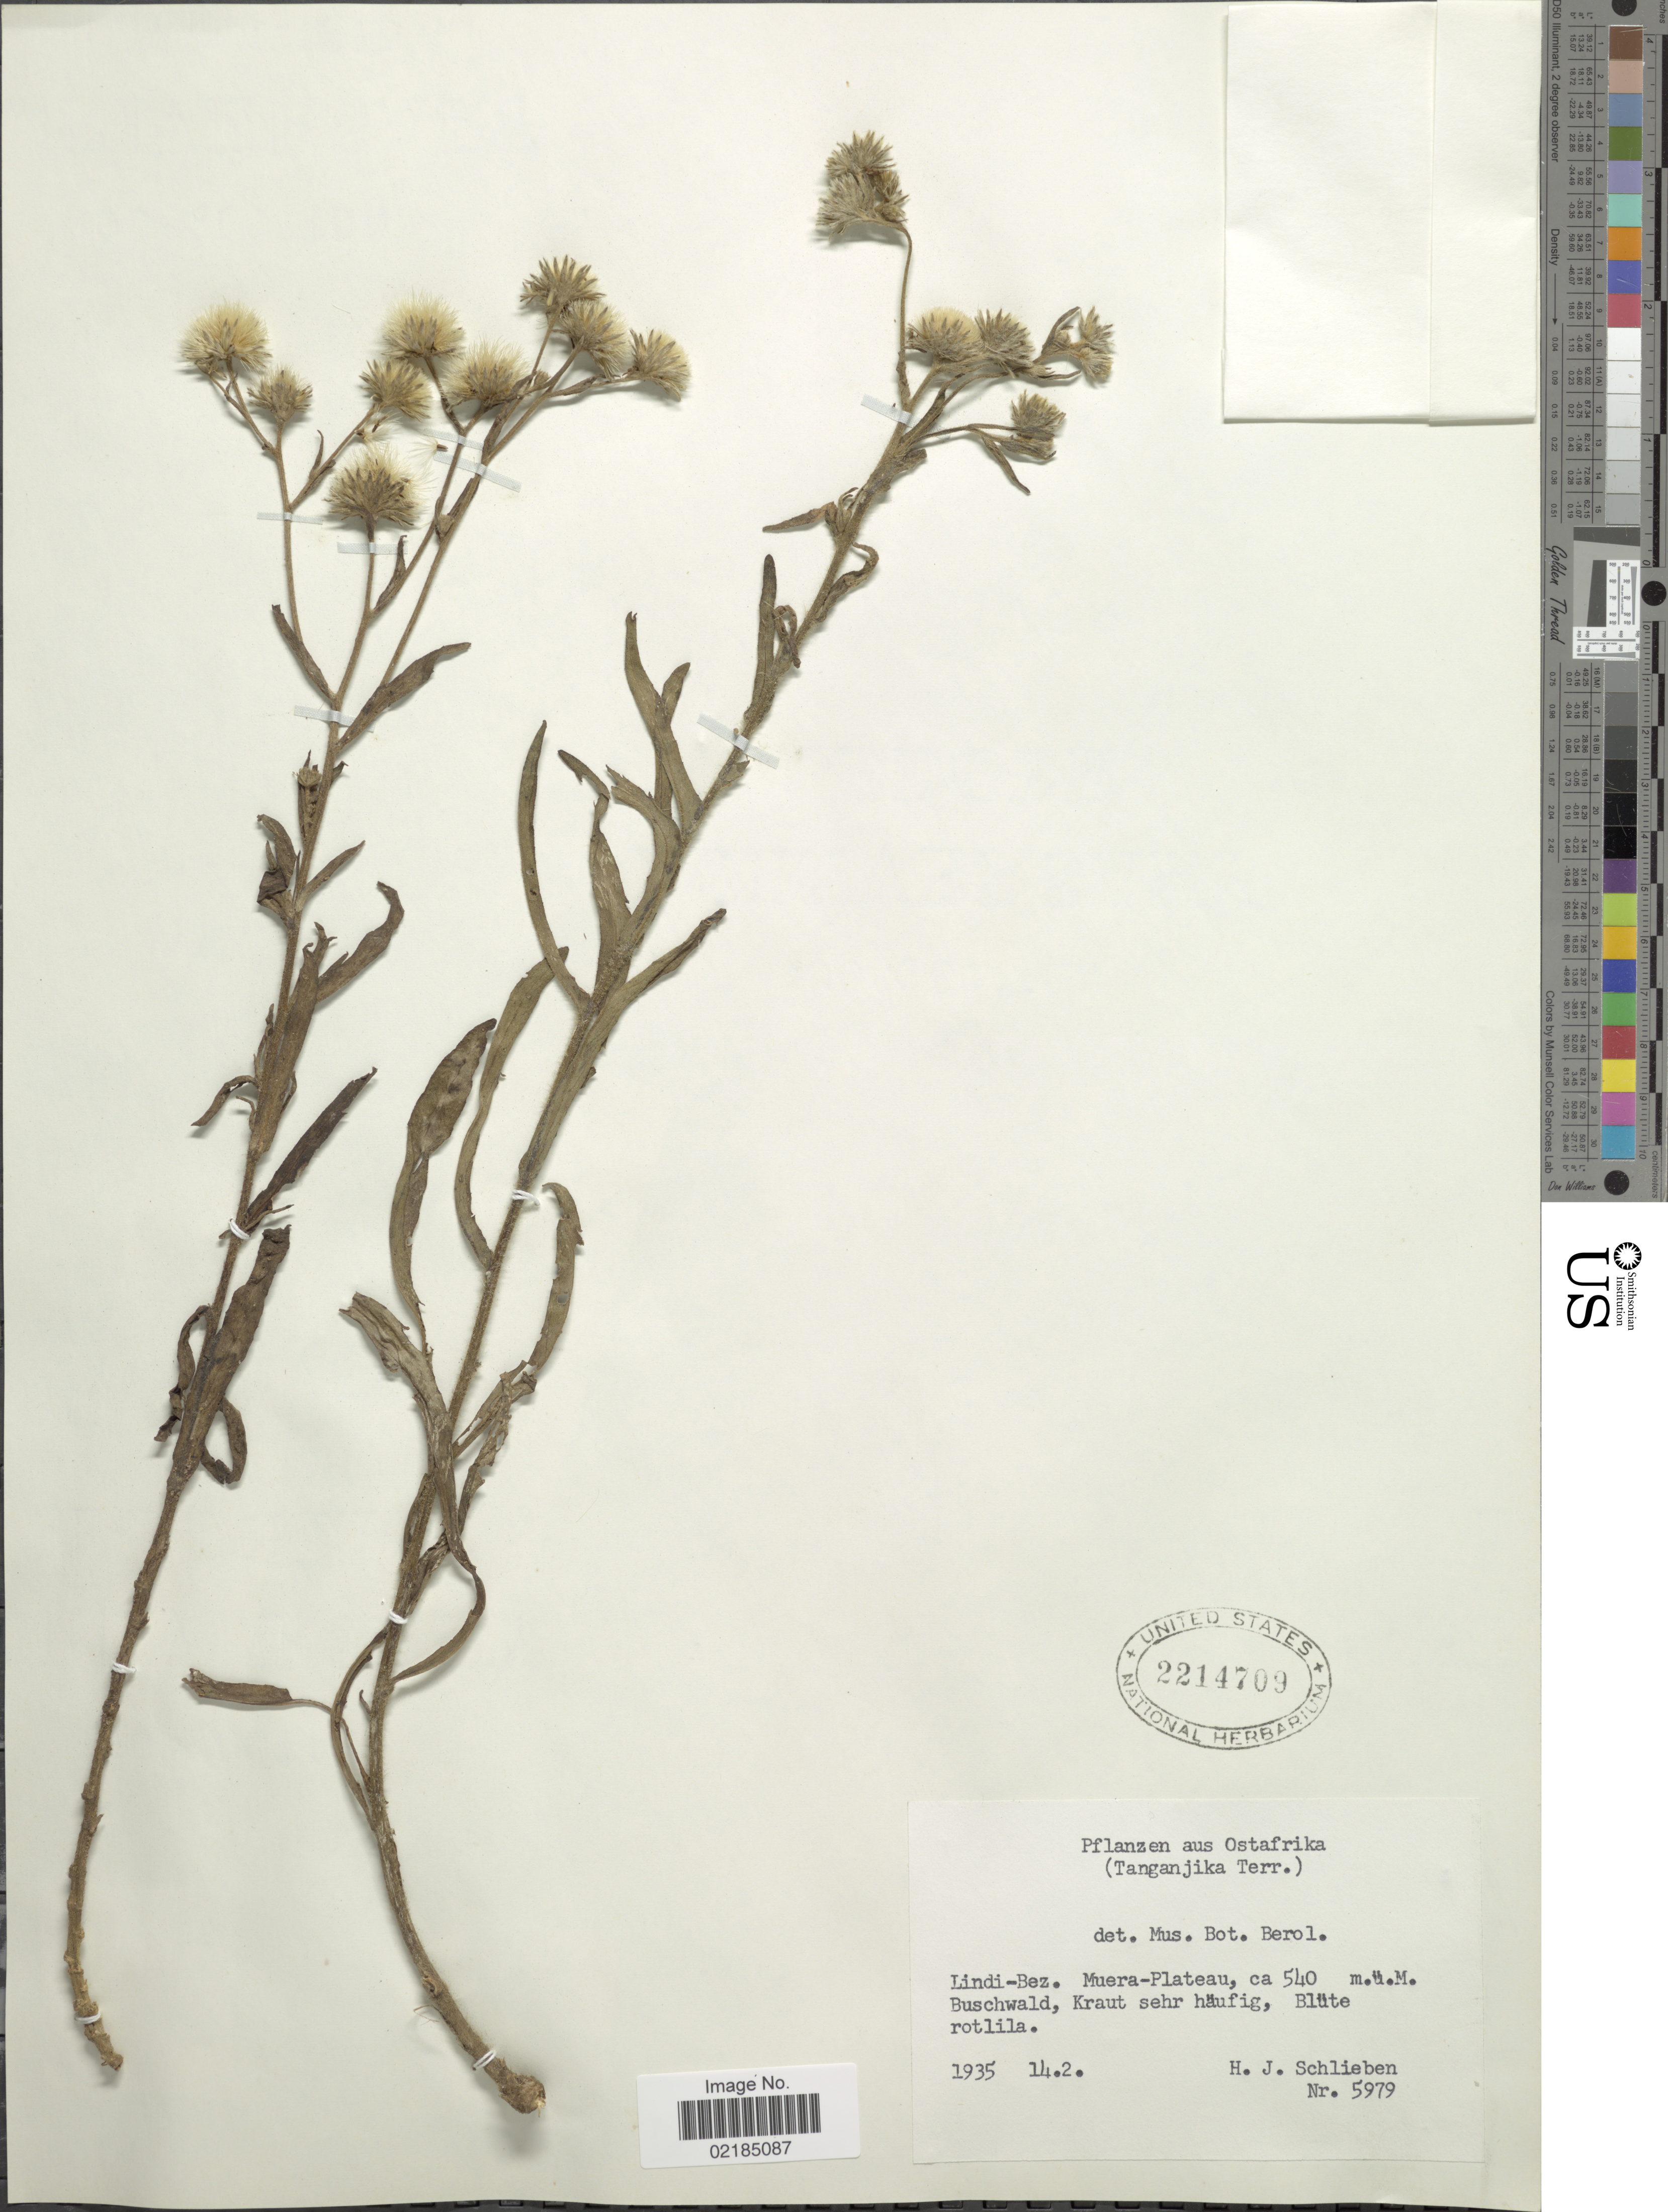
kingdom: Plantae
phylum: Tracheophyta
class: Magnoliopsida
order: Asterales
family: Asteraceae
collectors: H. J. Schlieben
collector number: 5979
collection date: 1935-02-14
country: Tanzania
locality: (Tanganjika Terr.). Lindi-Bez. Muera-Plateau. Buschwald, Kraut sehr häufig, Blüte rotlila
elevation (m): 540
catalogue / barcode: US 2214709